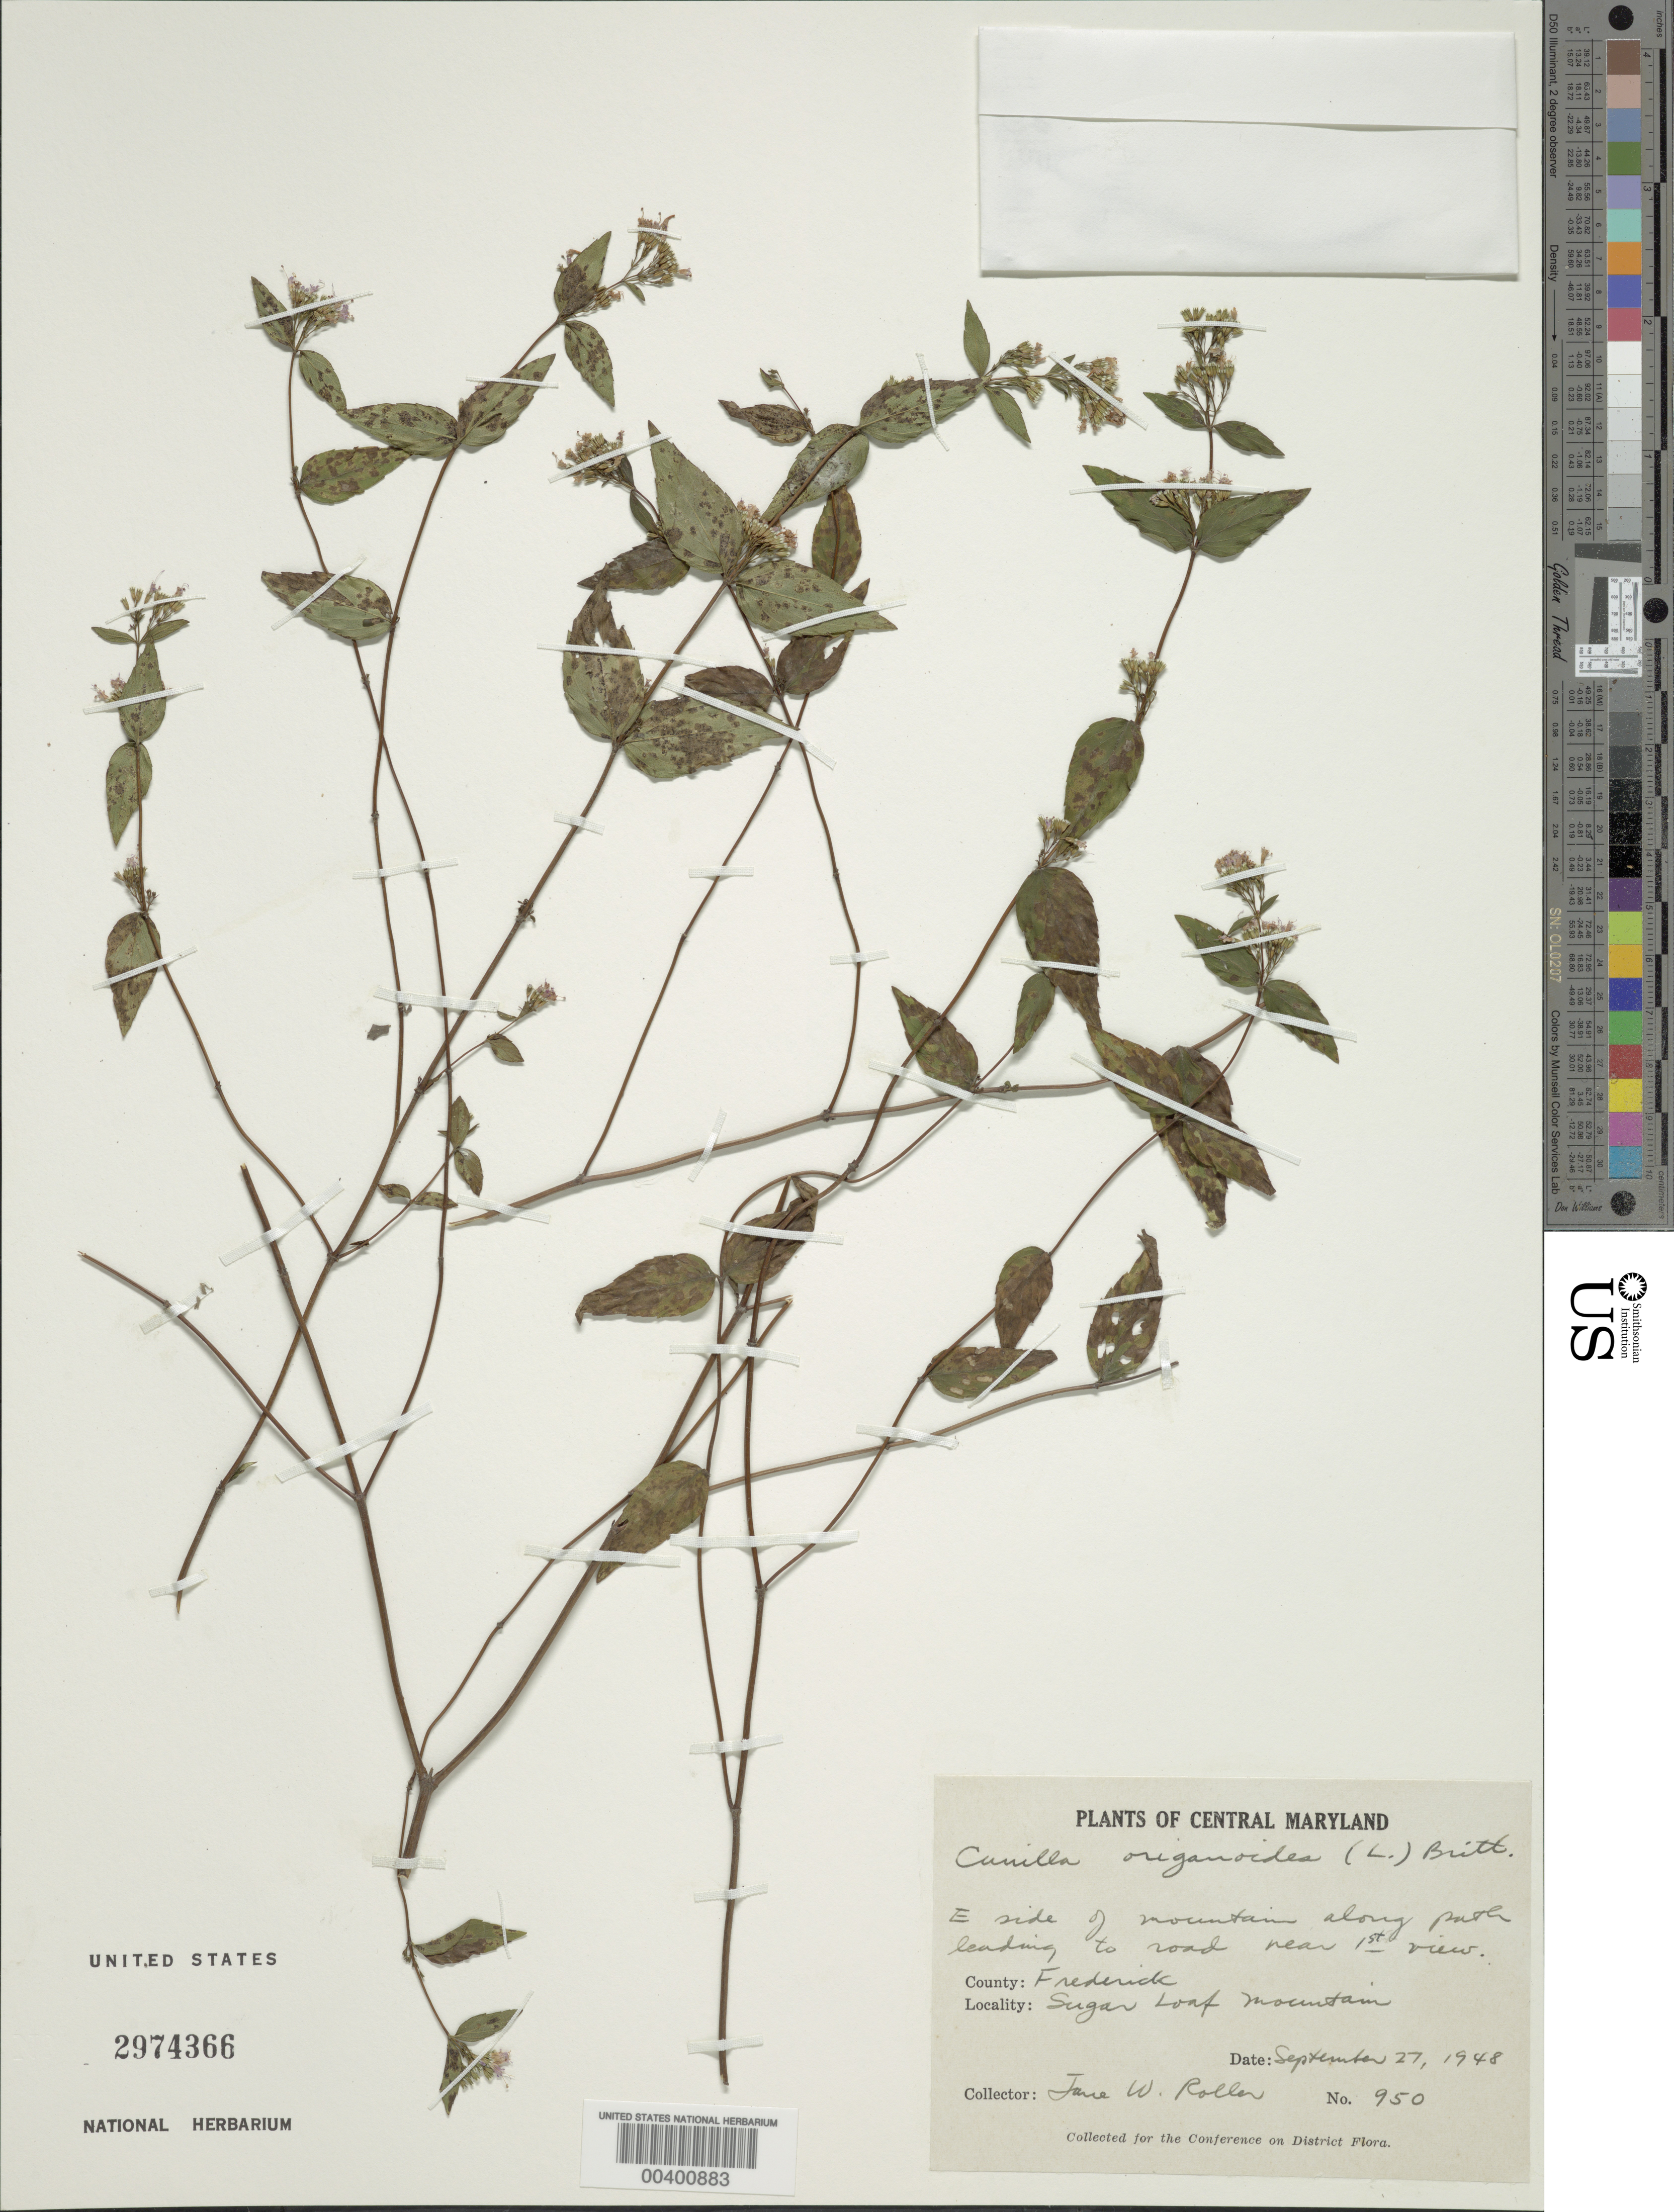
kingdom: Plantae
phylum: Tracheophyta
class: Magnoliopsida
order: Lamiales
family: Lamiaceae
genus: Cunila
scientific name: Cunila origanoides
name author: (L.) Britton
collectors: J. W. Roller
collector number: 950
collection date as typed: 27 Sep 1948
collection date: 1948-09-27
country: United States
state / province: Maryland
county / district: Frederick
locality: Sugar Loaf Mt.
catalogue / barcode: US 2974366